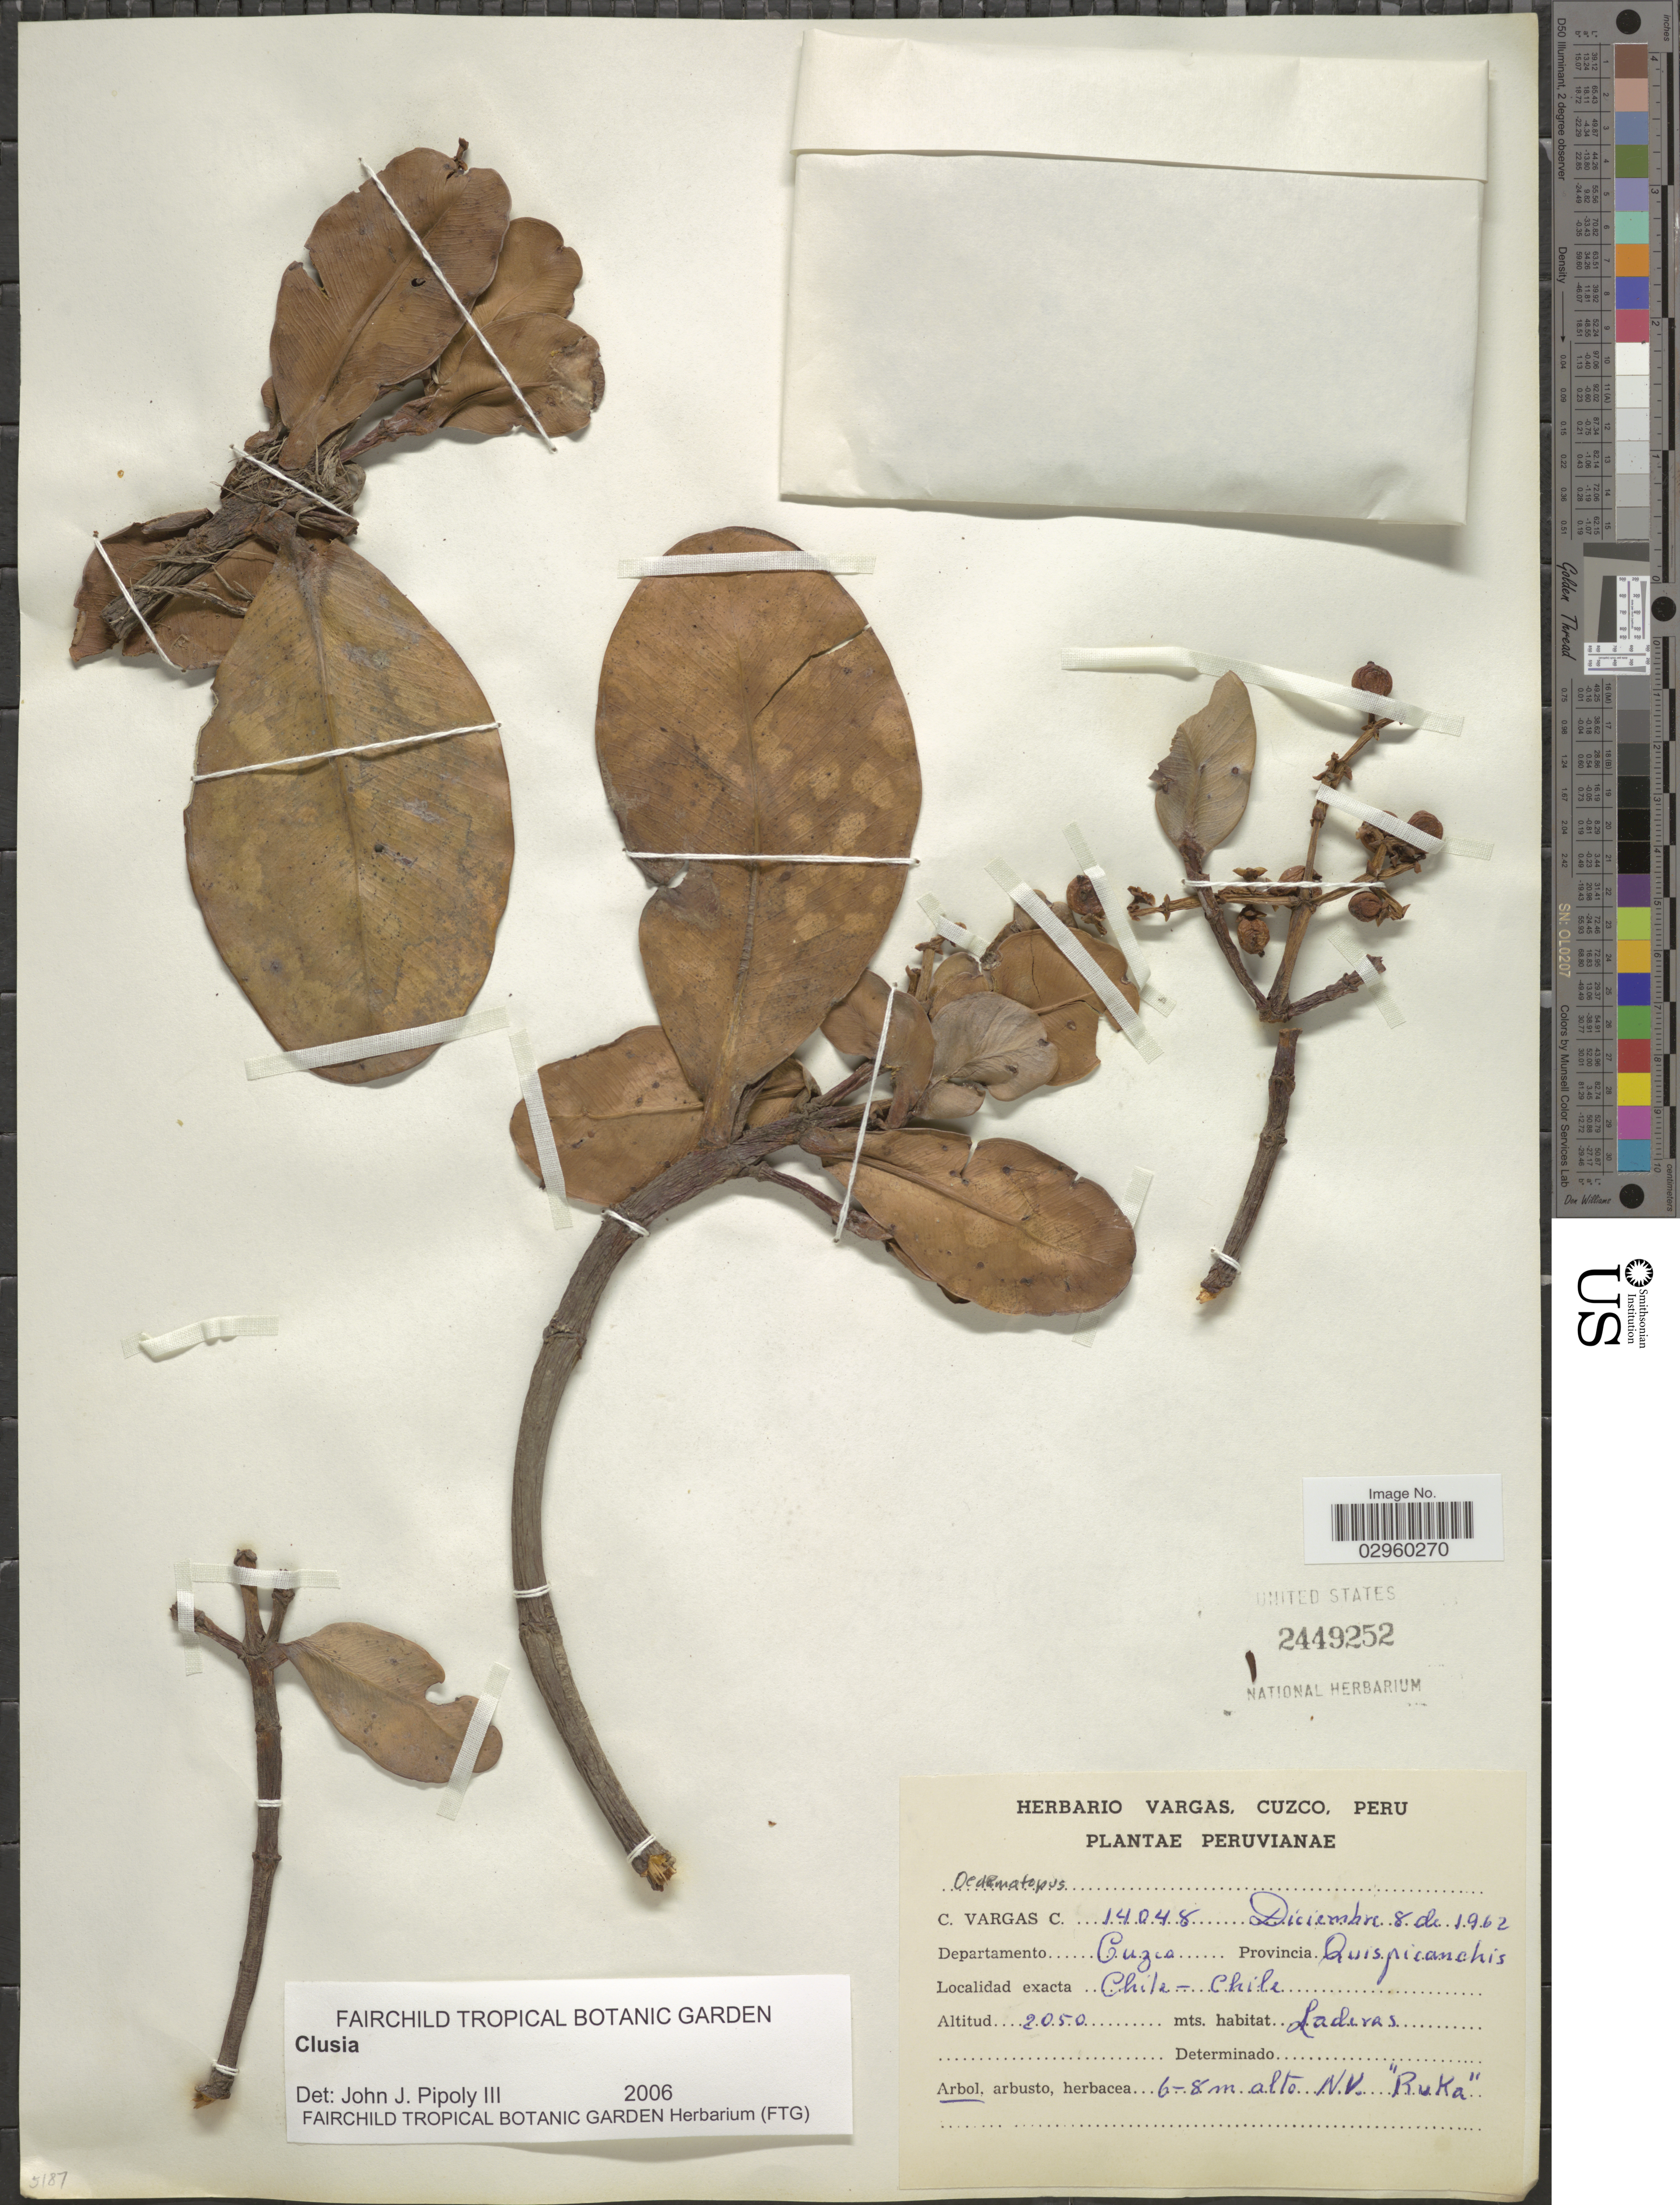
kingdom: Plantae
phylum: Tracheophyta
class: Magnoliopsida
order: Malpighiales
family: Clusiaceae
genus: Clusia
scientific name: Clusia sp.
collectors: C. Vargas Calderón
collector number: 14048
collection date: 1962-12-08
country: Peru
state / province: Cusco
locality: Departamento Cuzco, Provincia Quispicanchis, Chile-Chile.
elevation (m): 2050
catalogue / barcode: US 2449252